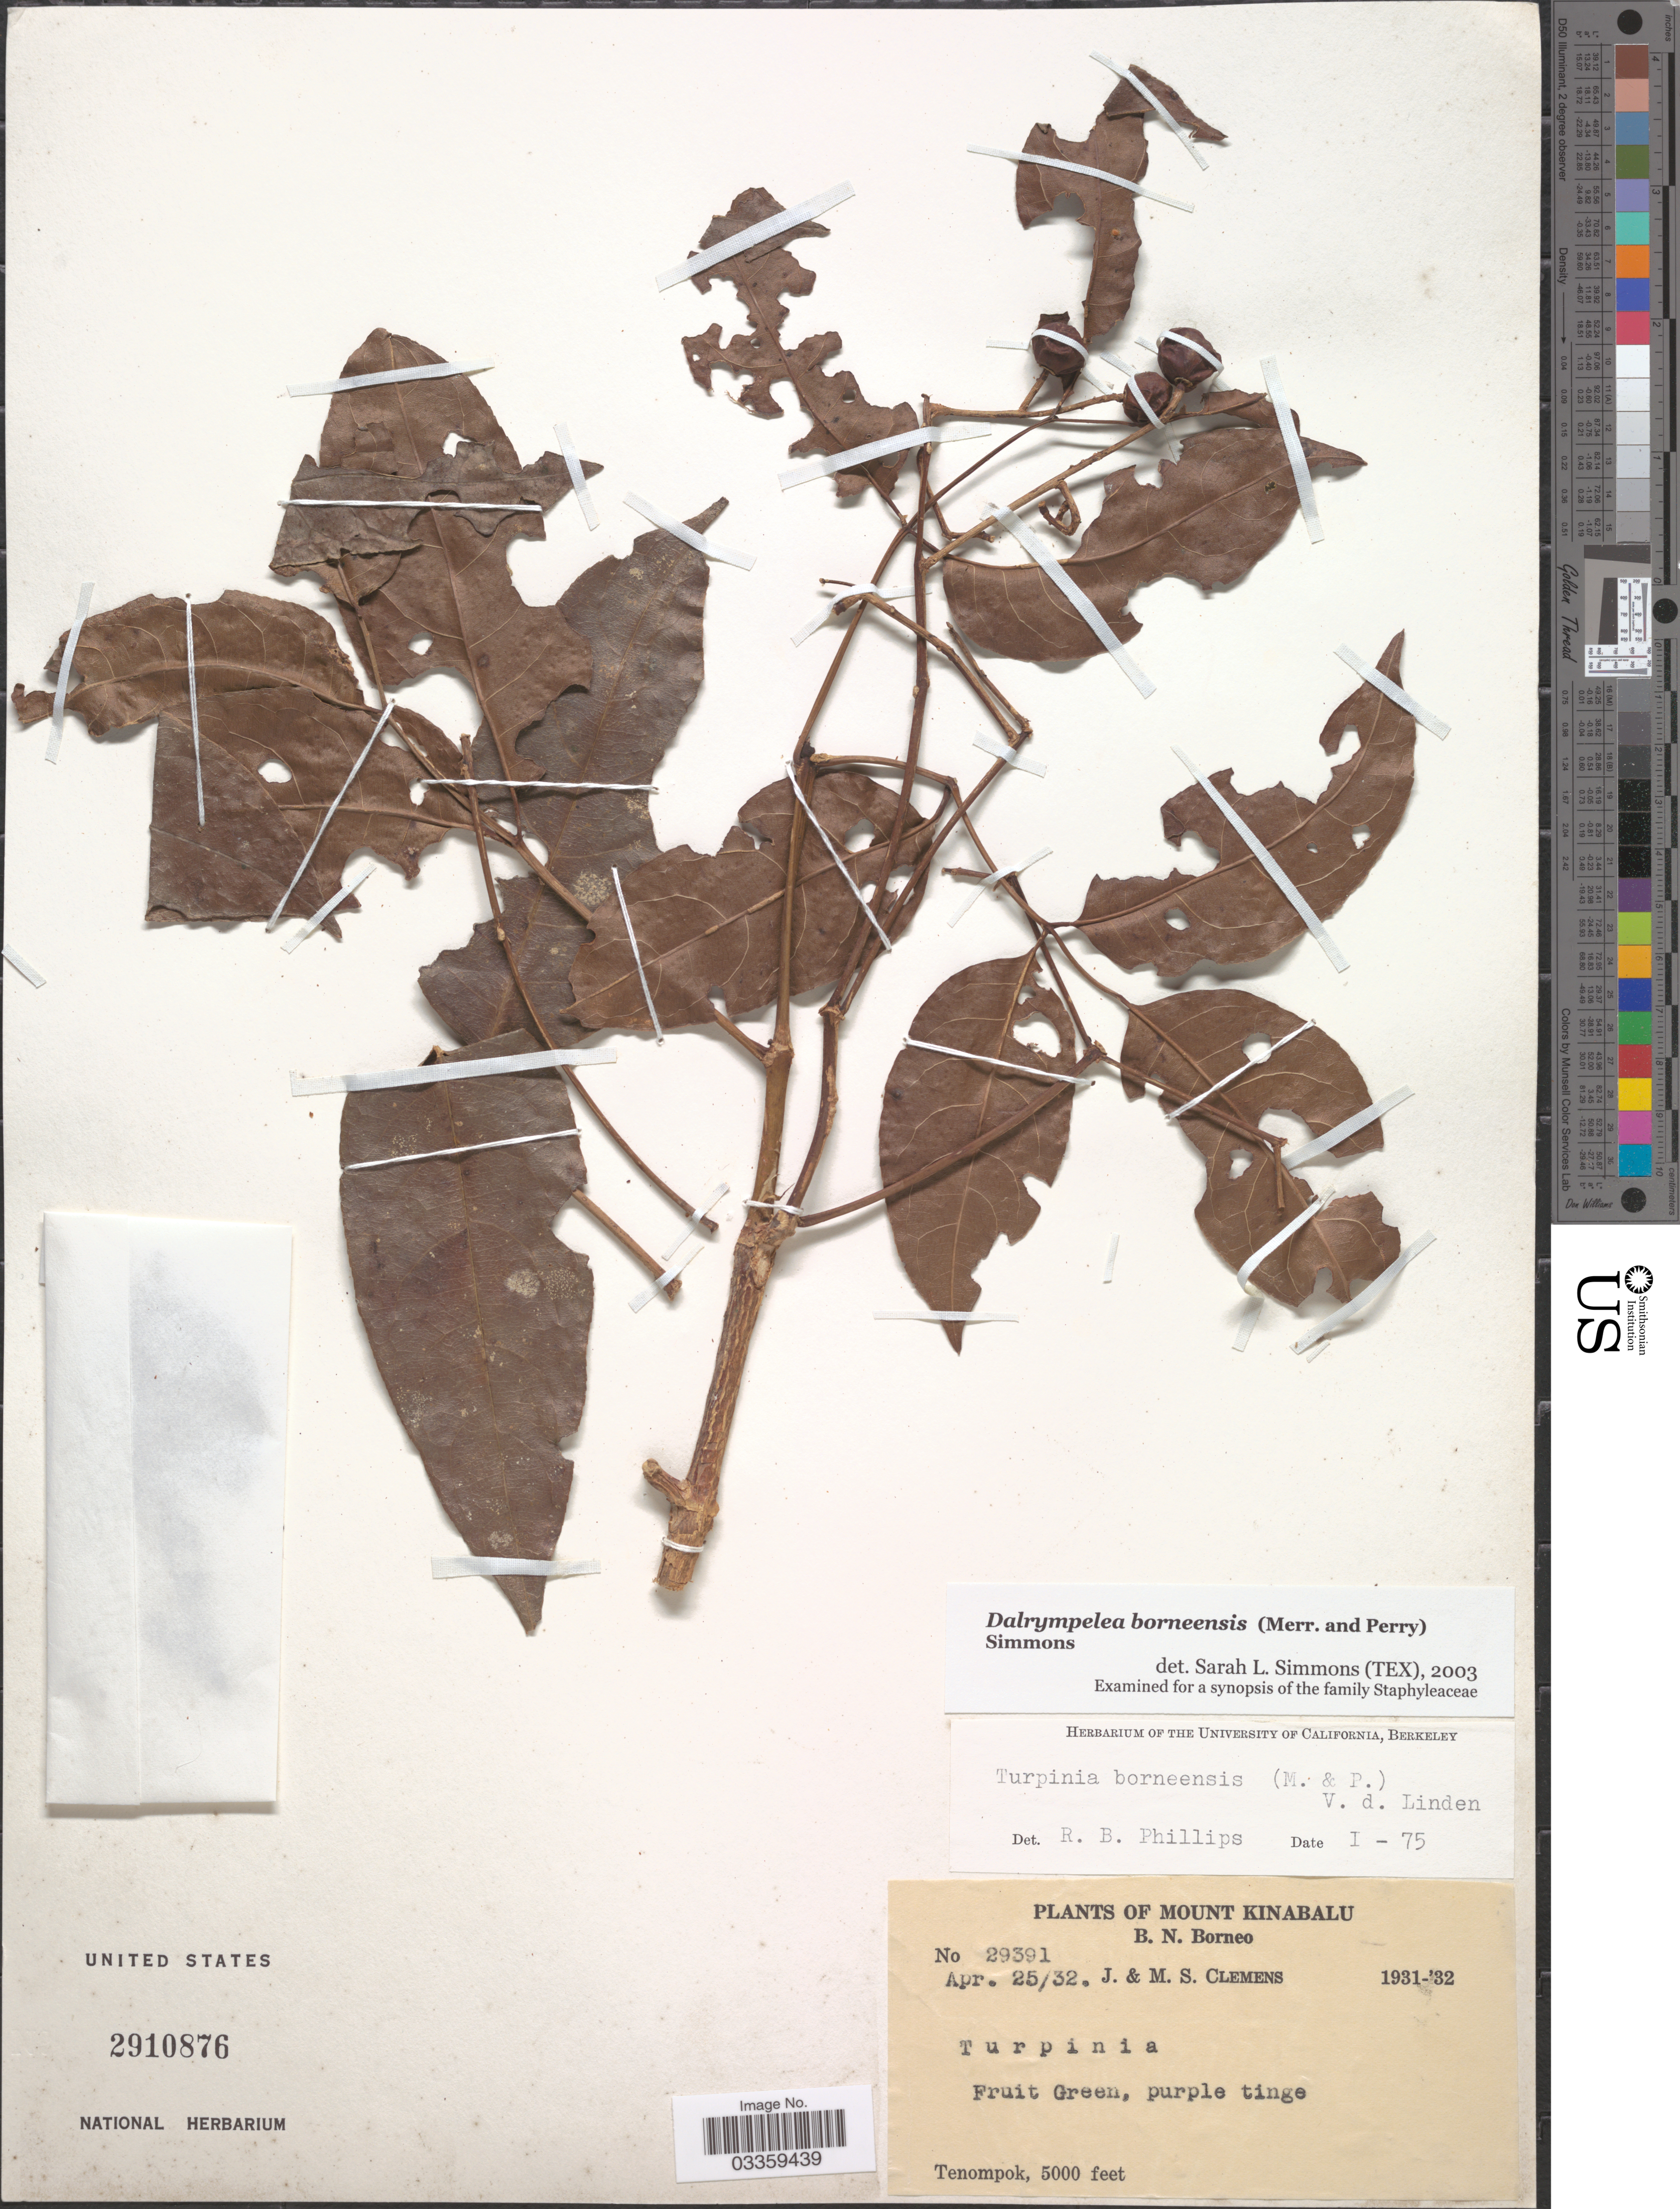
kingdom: Plantae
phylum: Tracheophyta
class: Magnoliopsida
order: Crossosomatales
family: Staphyleaceae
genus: Dalrympelea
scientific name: Dalrympelea borneensis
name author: (Merr. & L.M. Perry) Nor-Ezzaw.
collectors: J. Clemens & M. S. Clemens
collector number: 29391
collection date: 1932-04-25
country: Malaysia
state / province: Sabah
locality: Mount Kinabalu. B.N. Borneo. Tenompok.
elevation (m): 1524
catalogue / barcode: US 2910876